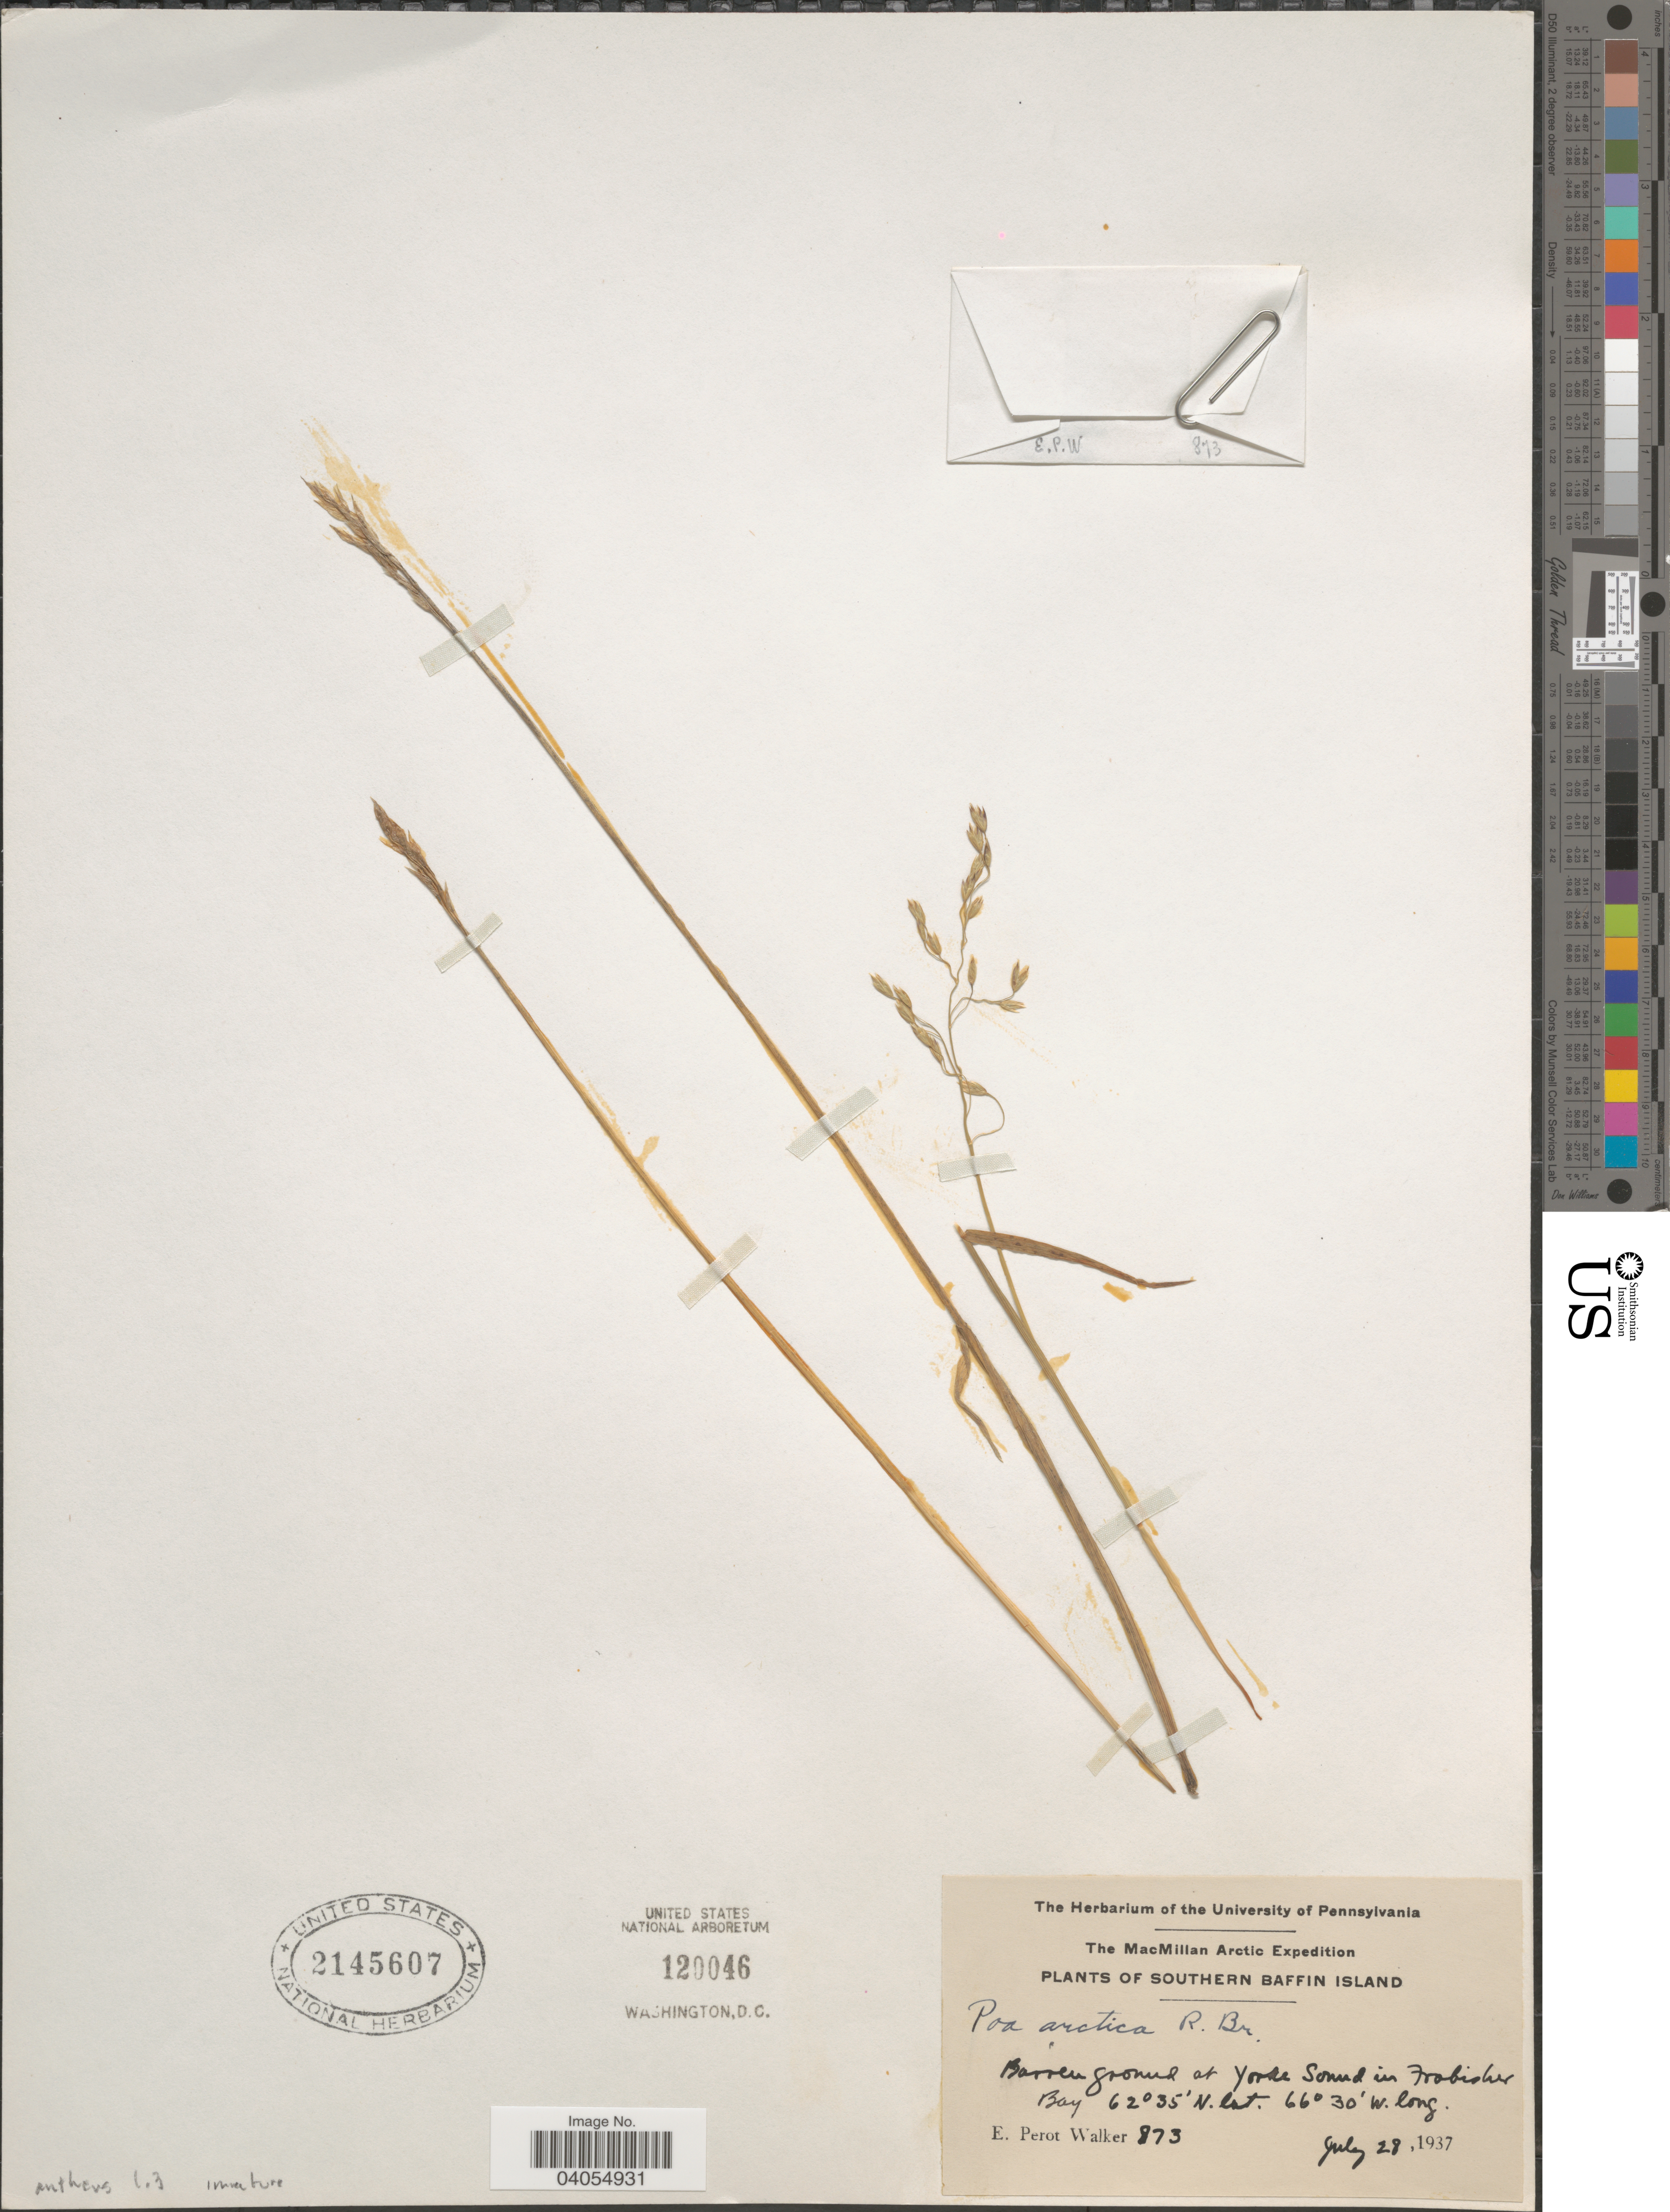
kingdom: Plantae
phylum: Tracheophyta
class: Liliopsida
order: Poales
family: Poaceae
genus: Poa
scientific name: Poa arctica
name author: R. Br.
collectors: E. Walker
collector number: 873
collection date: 1937-07-28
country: Canada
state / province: Nunavut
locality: Southern Baffin Island. Barren ground at Yorke Sound in Frobisher Bay.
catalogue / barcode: US 2145607